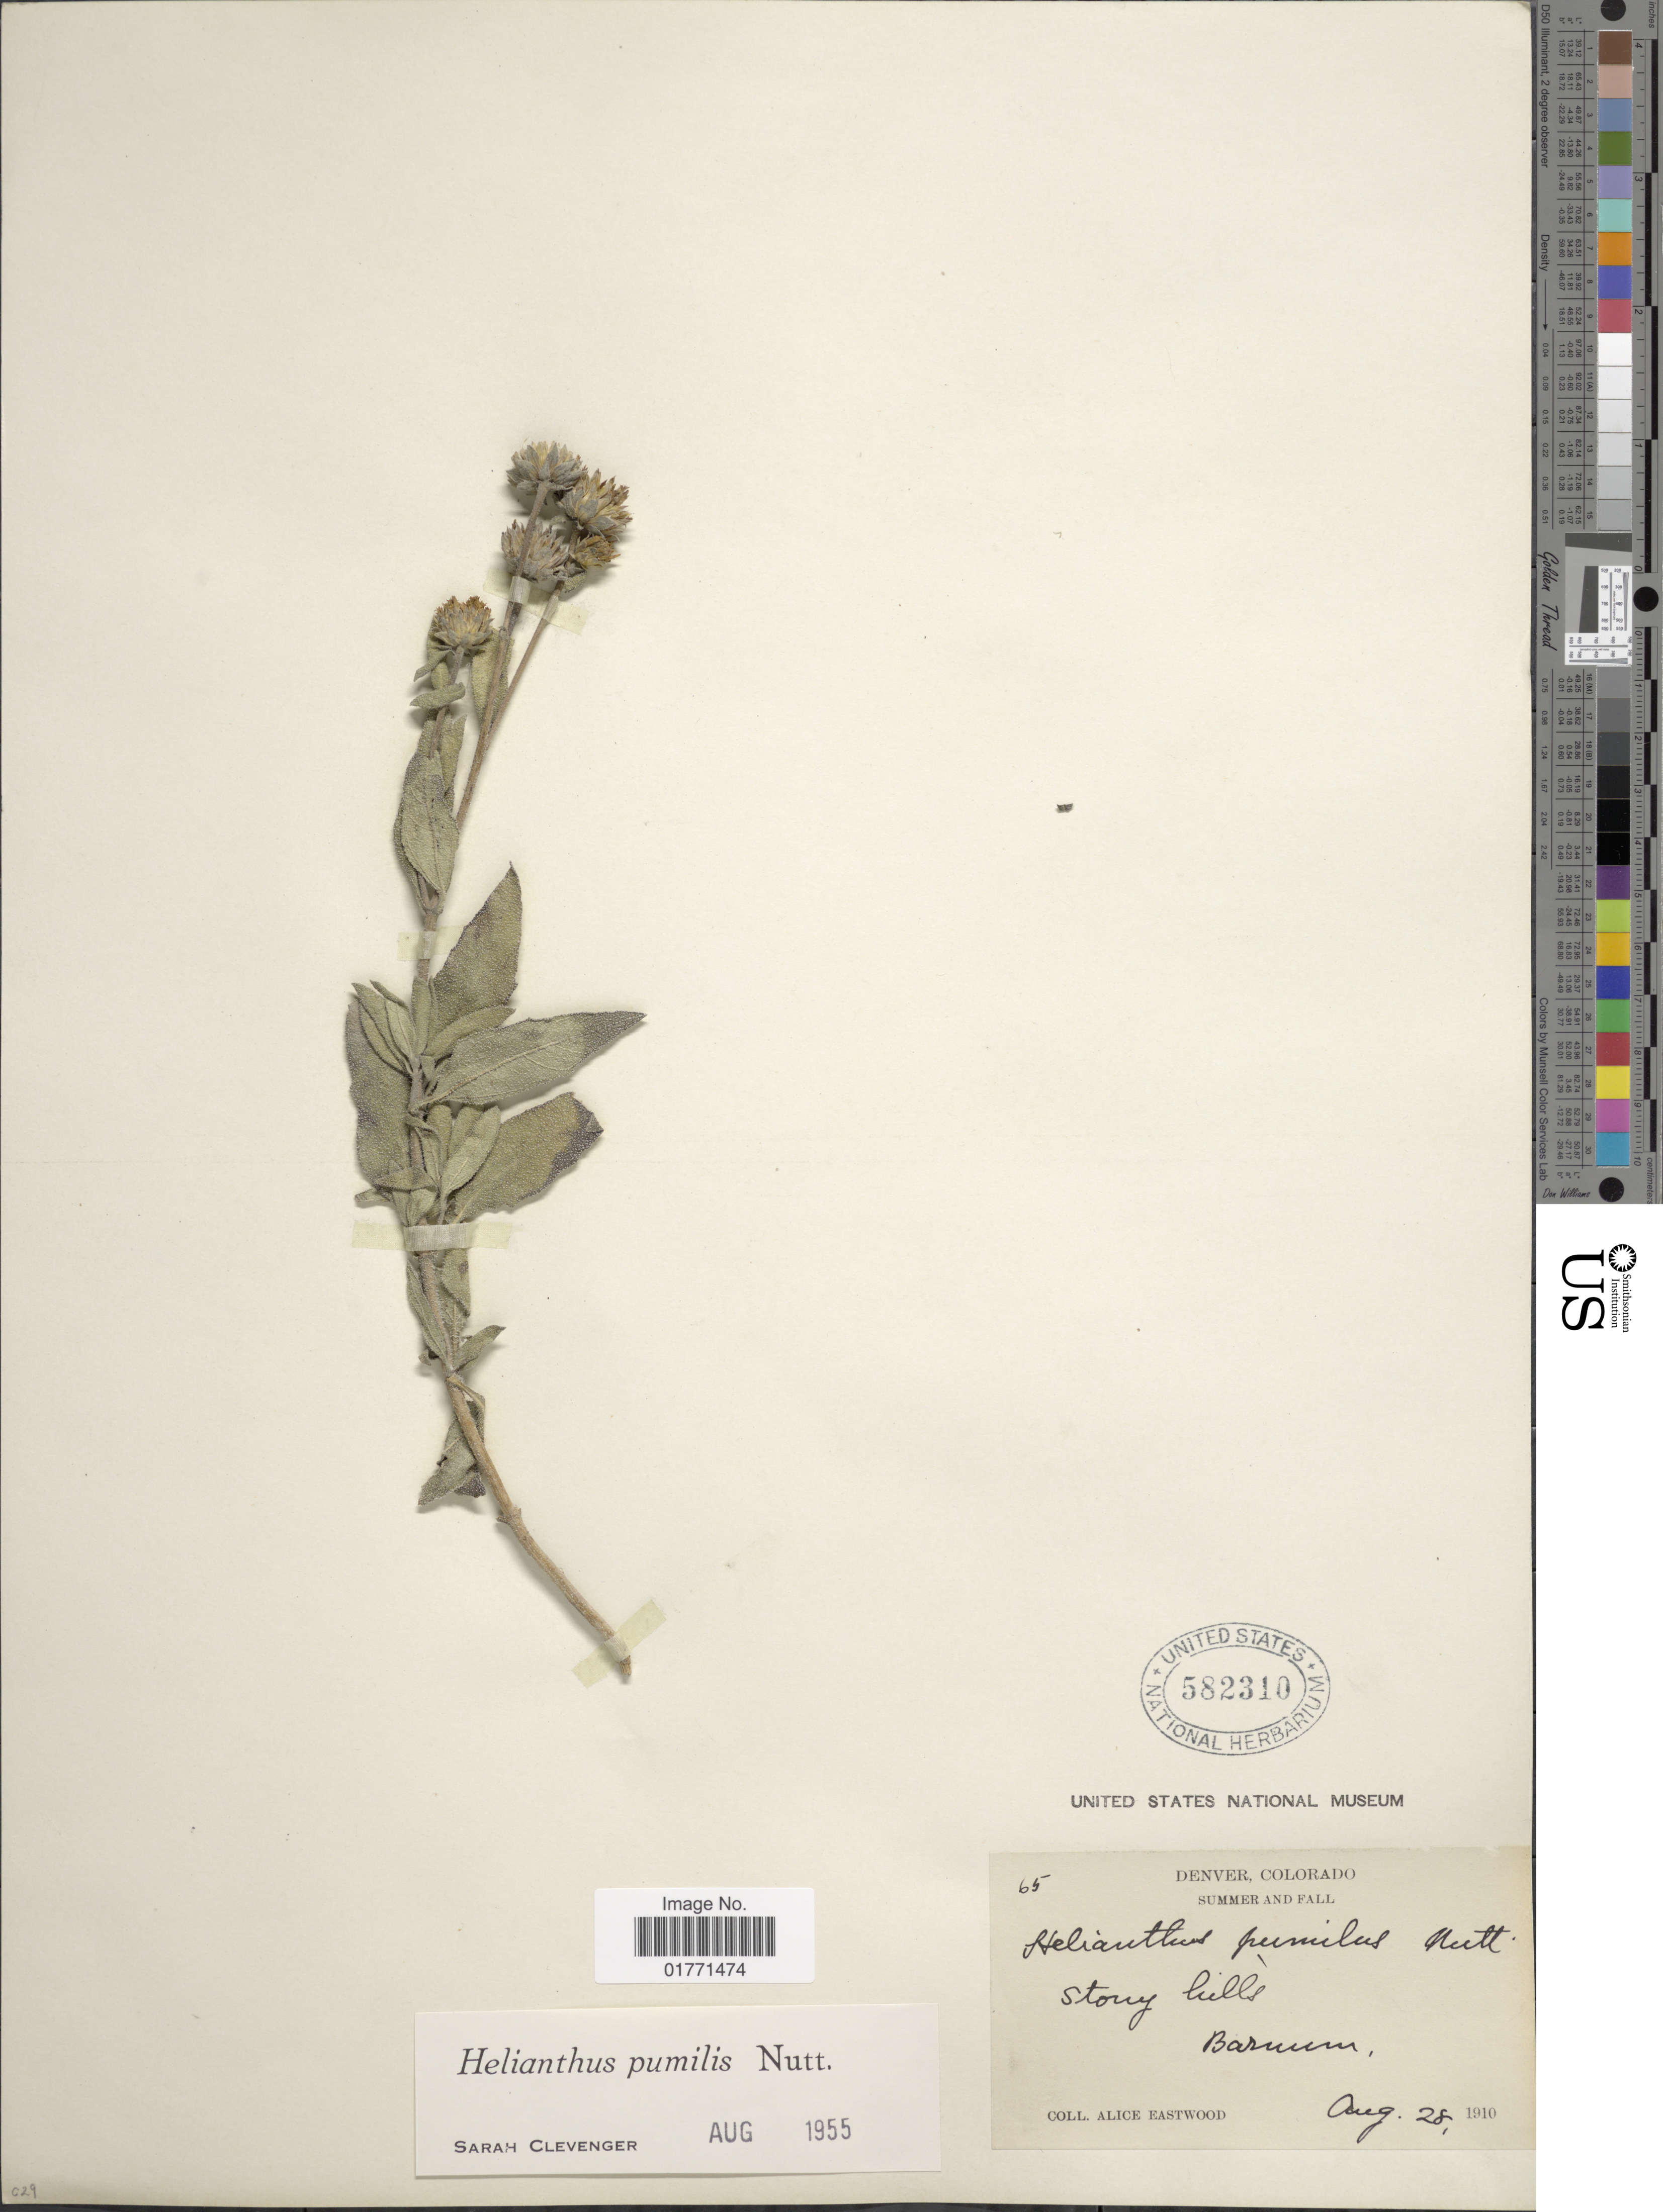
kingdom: Plantae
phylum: Tracheophyta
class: Magnoliopsida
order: Asterales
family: Asteraceae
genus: Helianthus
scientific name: Helianthus pumilis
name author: Nutt.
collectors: A. Eastwood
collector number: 65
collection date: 1910-08-28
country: United States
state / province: Colorado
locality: Denver, Colorado Summer and Fall.Baruum.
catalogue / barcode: US 582310